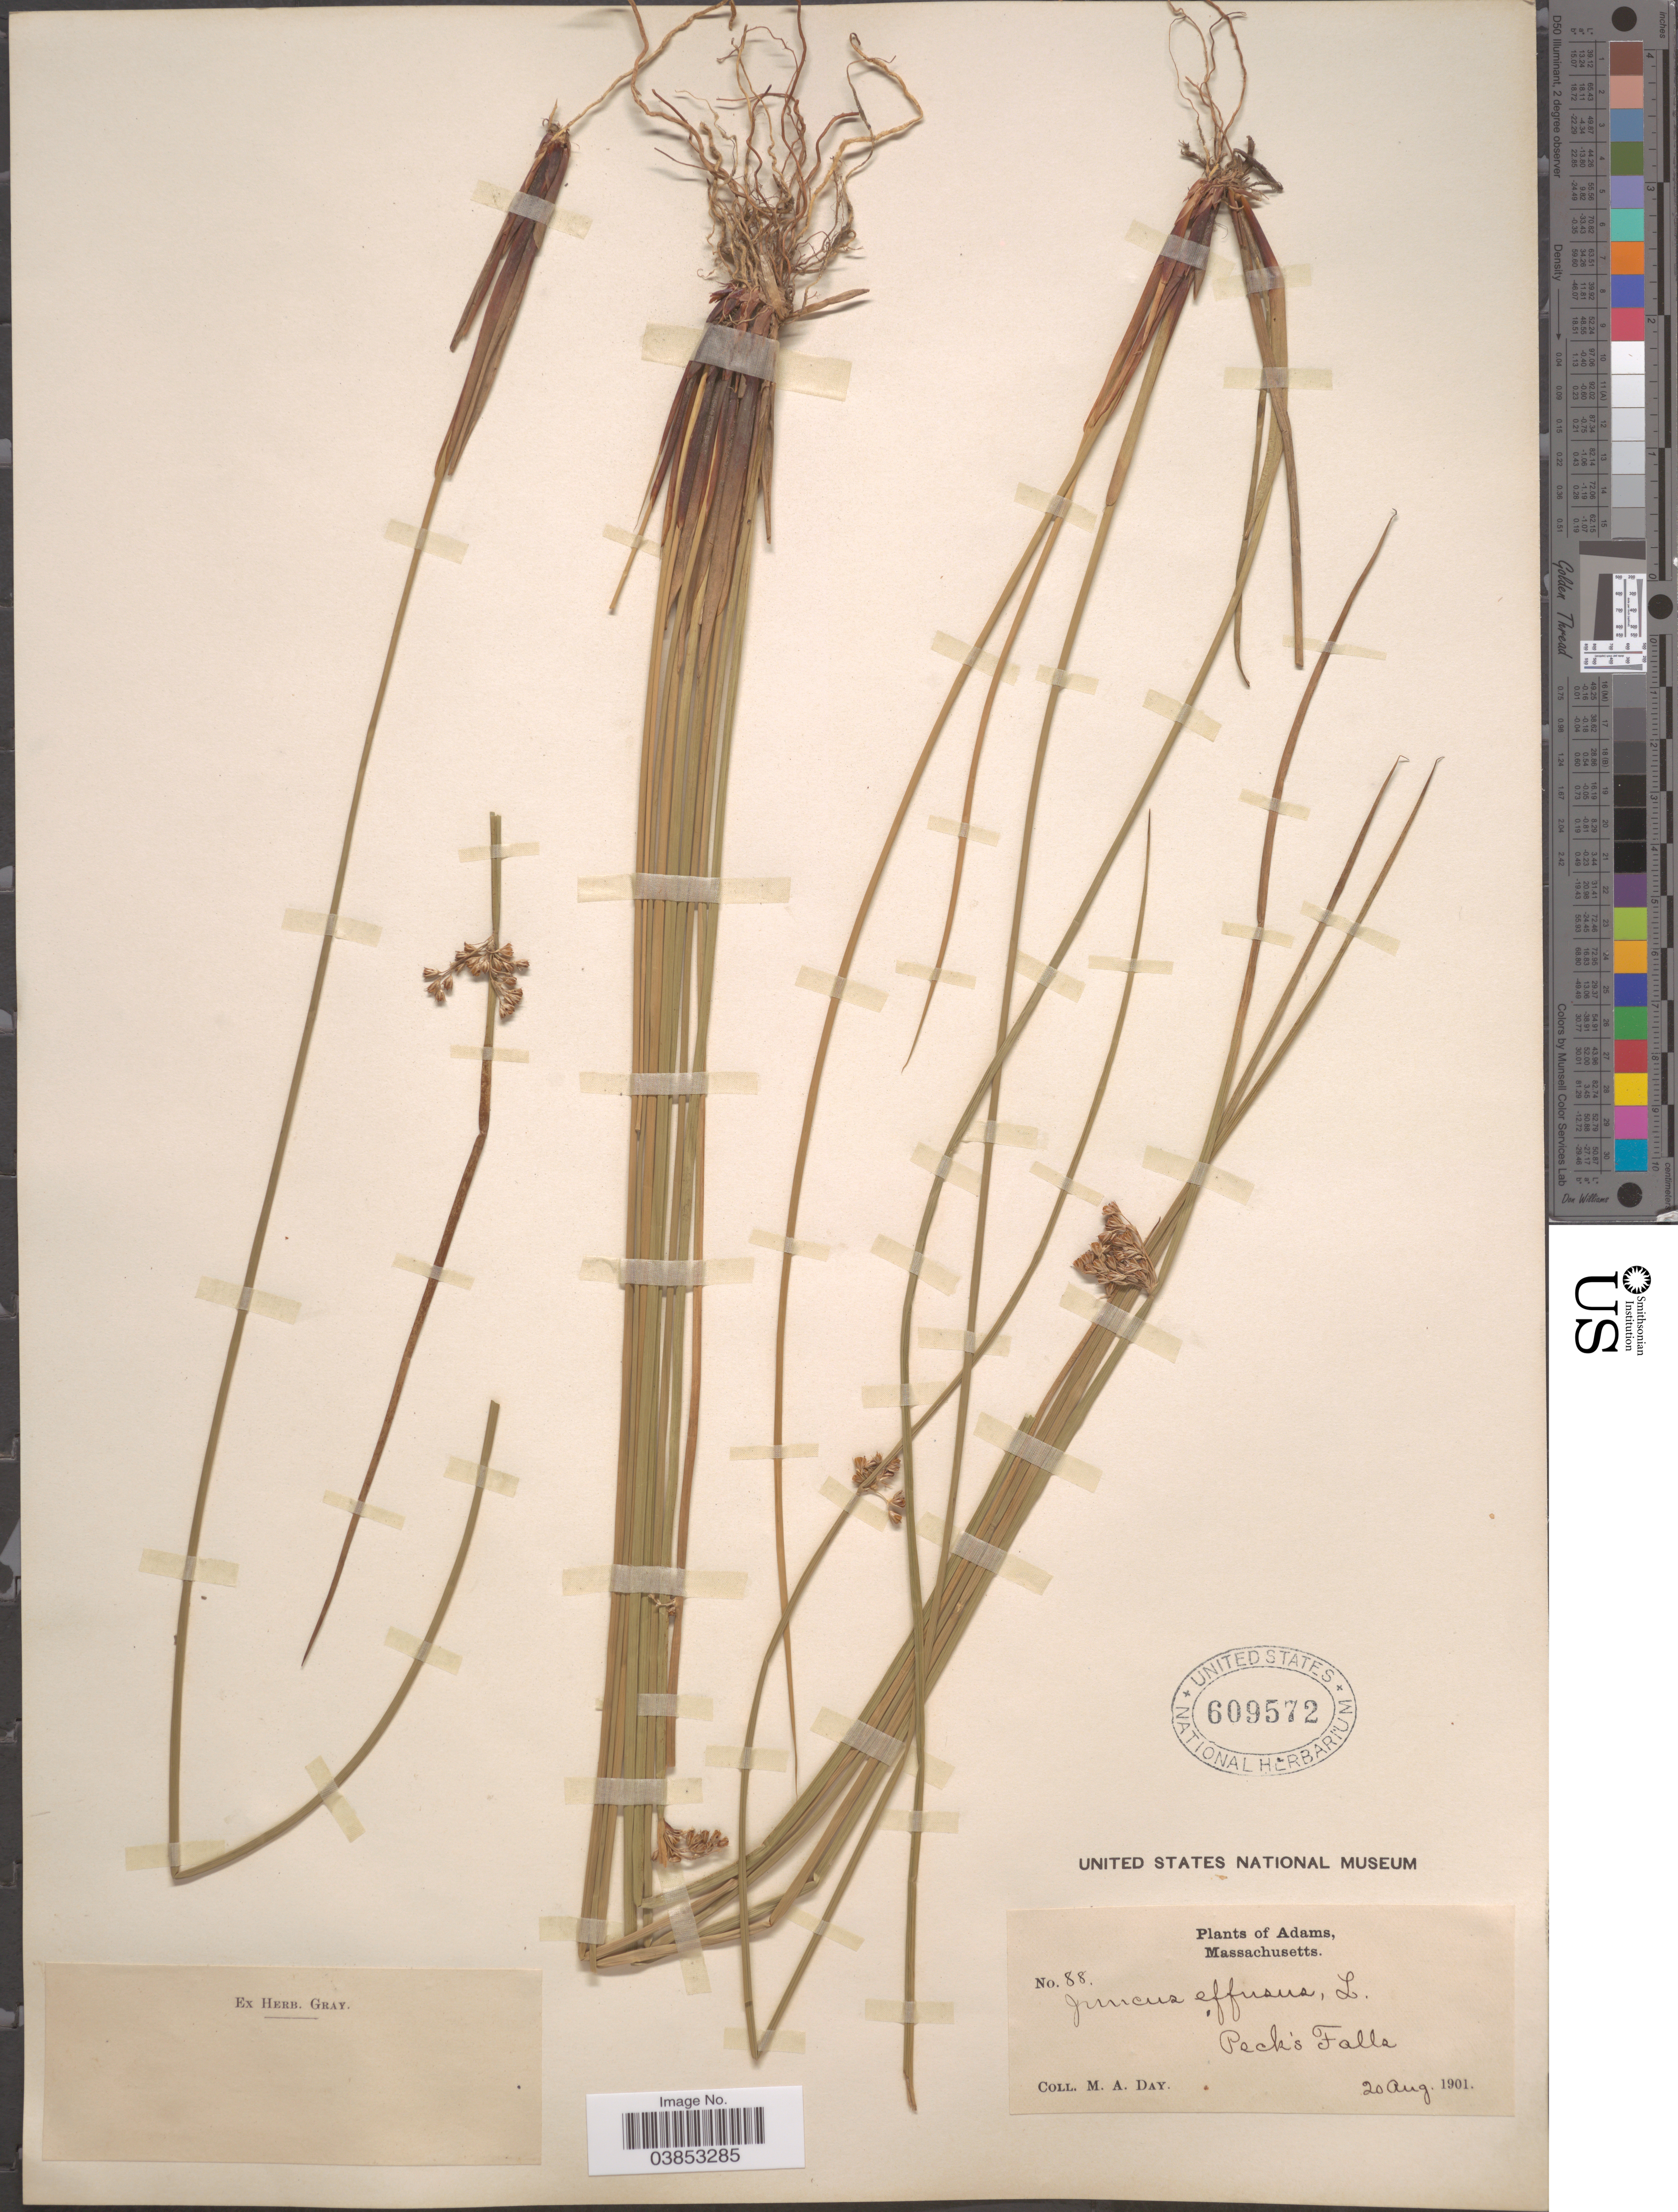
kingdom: Plantae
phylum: Tracheophyta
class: Liliopsida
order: Poales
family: Juncaceae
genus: Juncus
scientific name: Juncus effusus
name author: L.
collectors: M. Day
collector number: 88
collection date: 1901-08-20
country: United States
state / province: Massachusetts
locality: Adams. Peck's Falls.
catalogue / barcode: US 609572